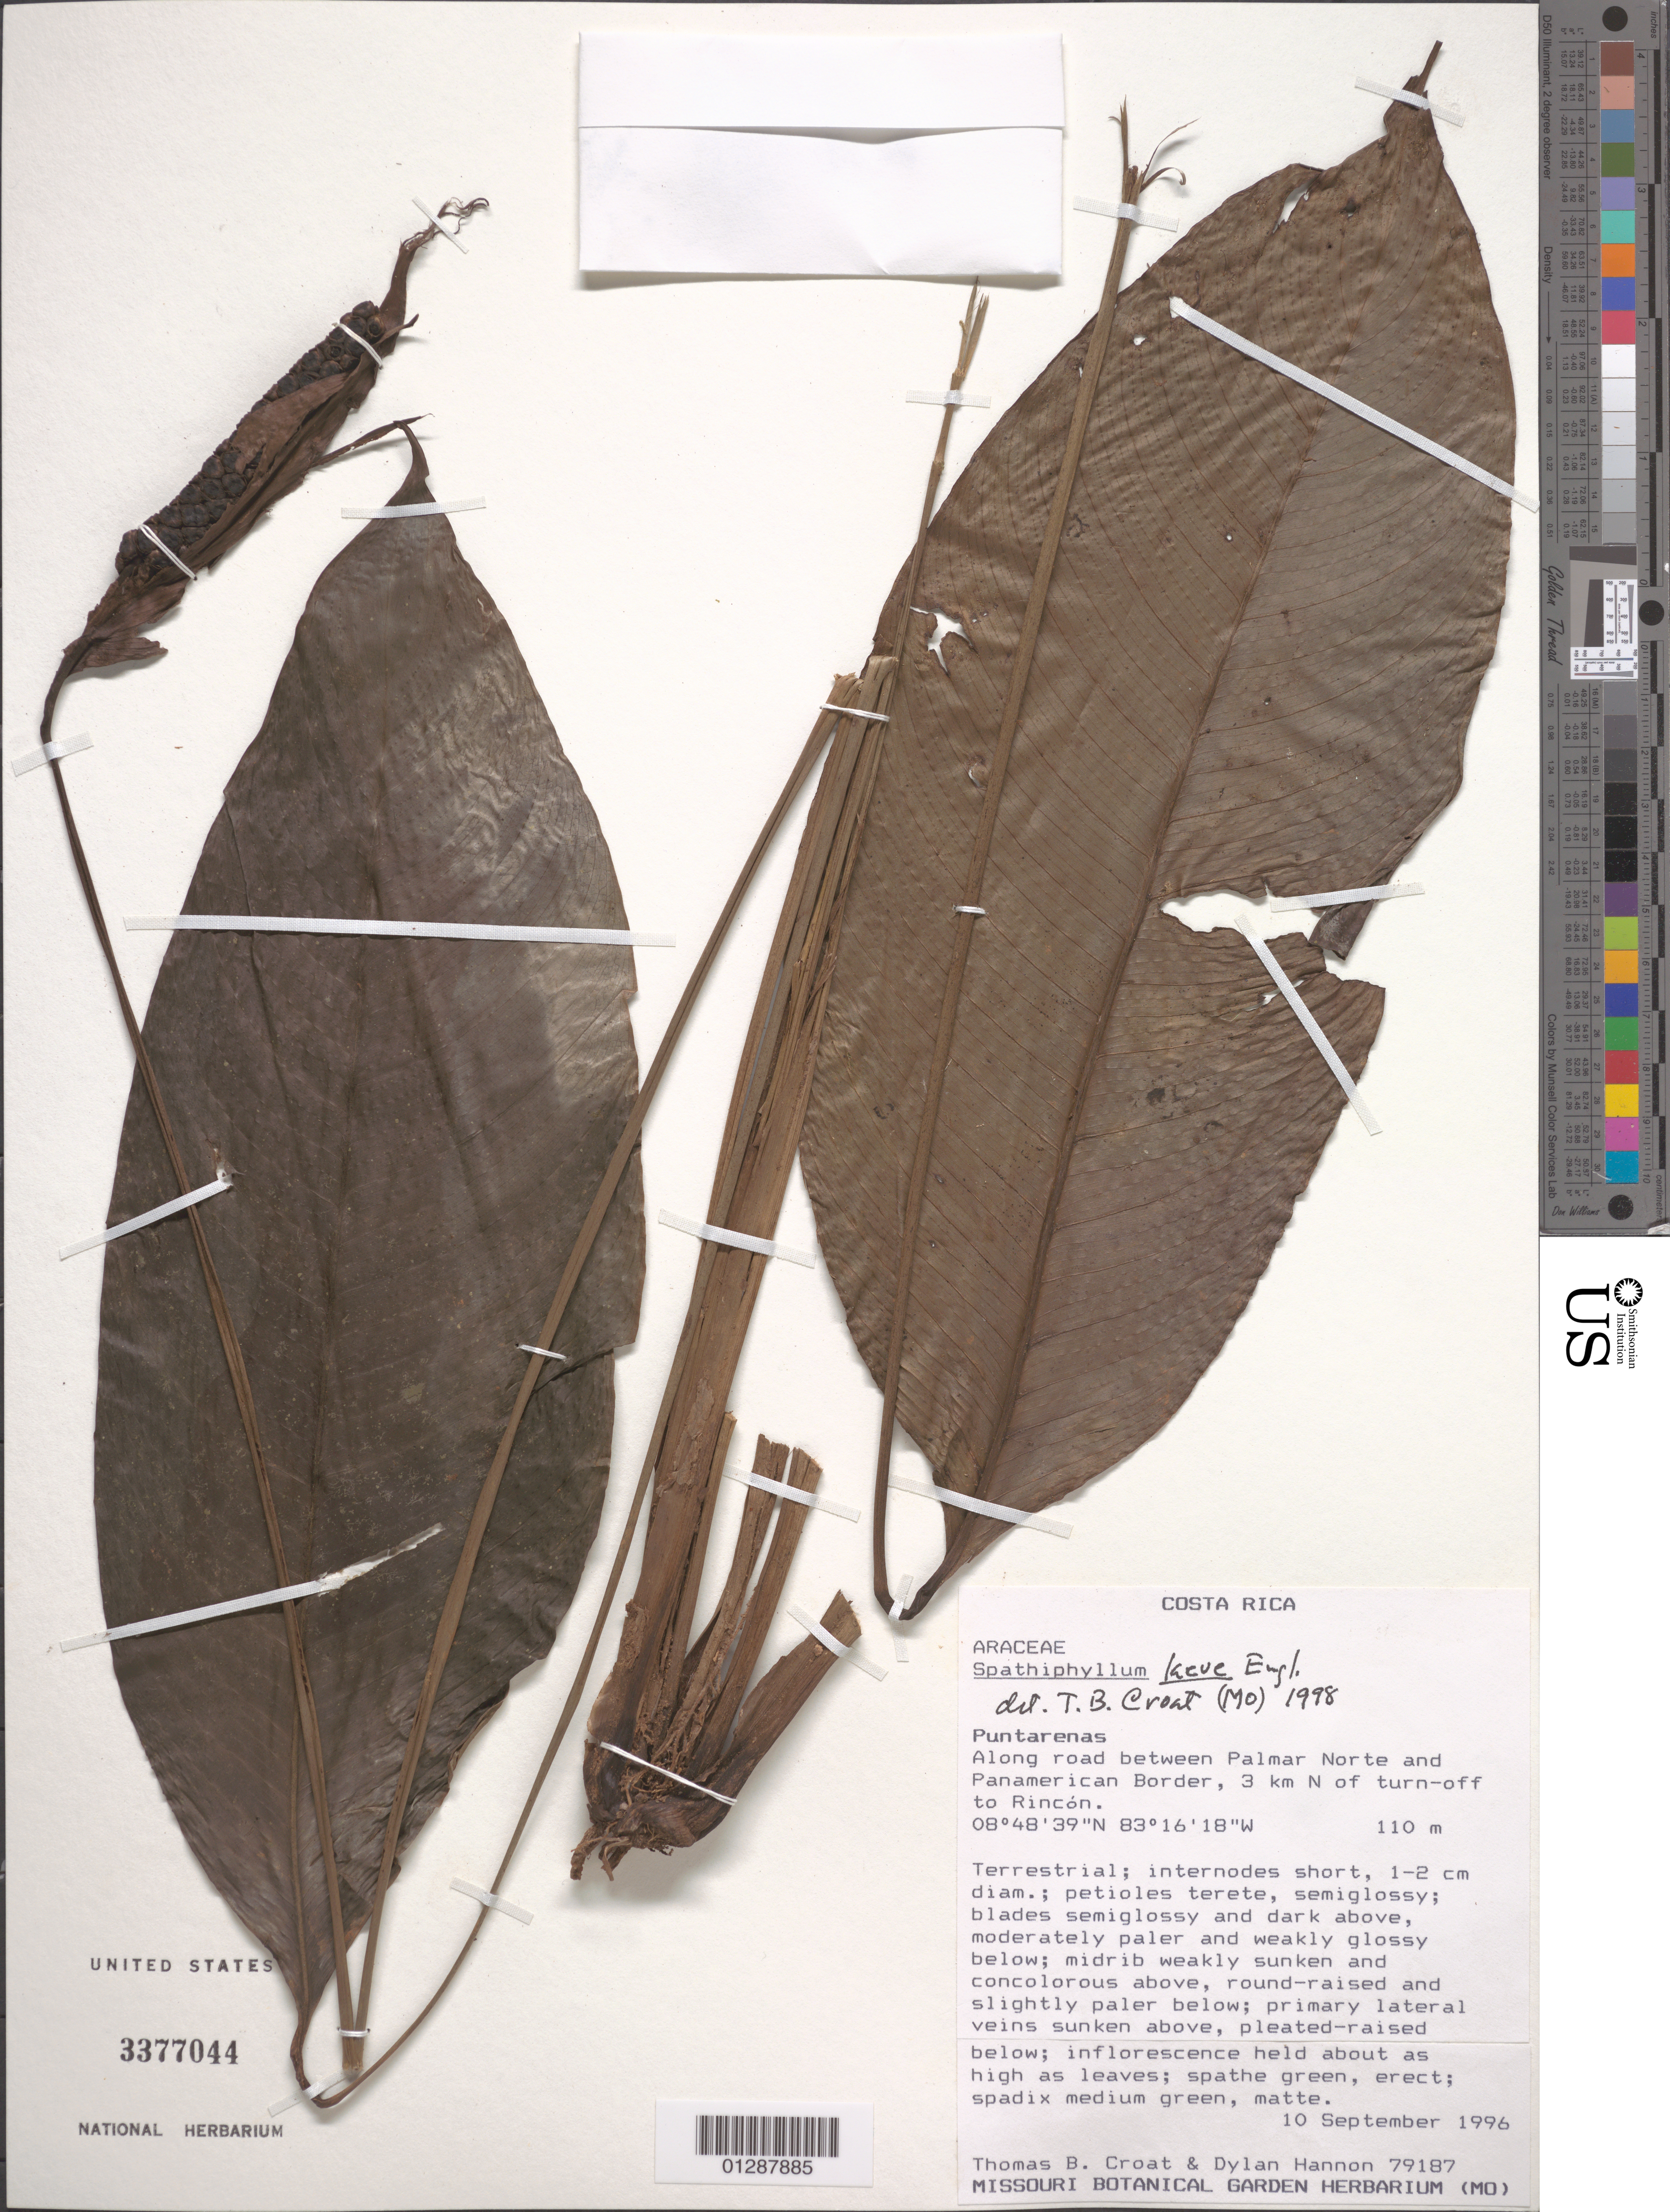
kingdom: Plantae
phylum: Tracheophyta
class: Liliopsida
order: Alismatales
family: Araceae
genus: Spathiphyllum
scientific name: Spathiphyllum laeve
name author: Engl.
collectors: T. B. Croat & D. Hannon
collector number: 79187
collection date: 1996-09-10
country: Costa Rica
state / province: Puntarenas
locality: Along road between Palmar Norte and Panamerican Border, 3 km N of turn-off to Rincón.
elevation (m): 110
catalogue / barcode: US 3377044